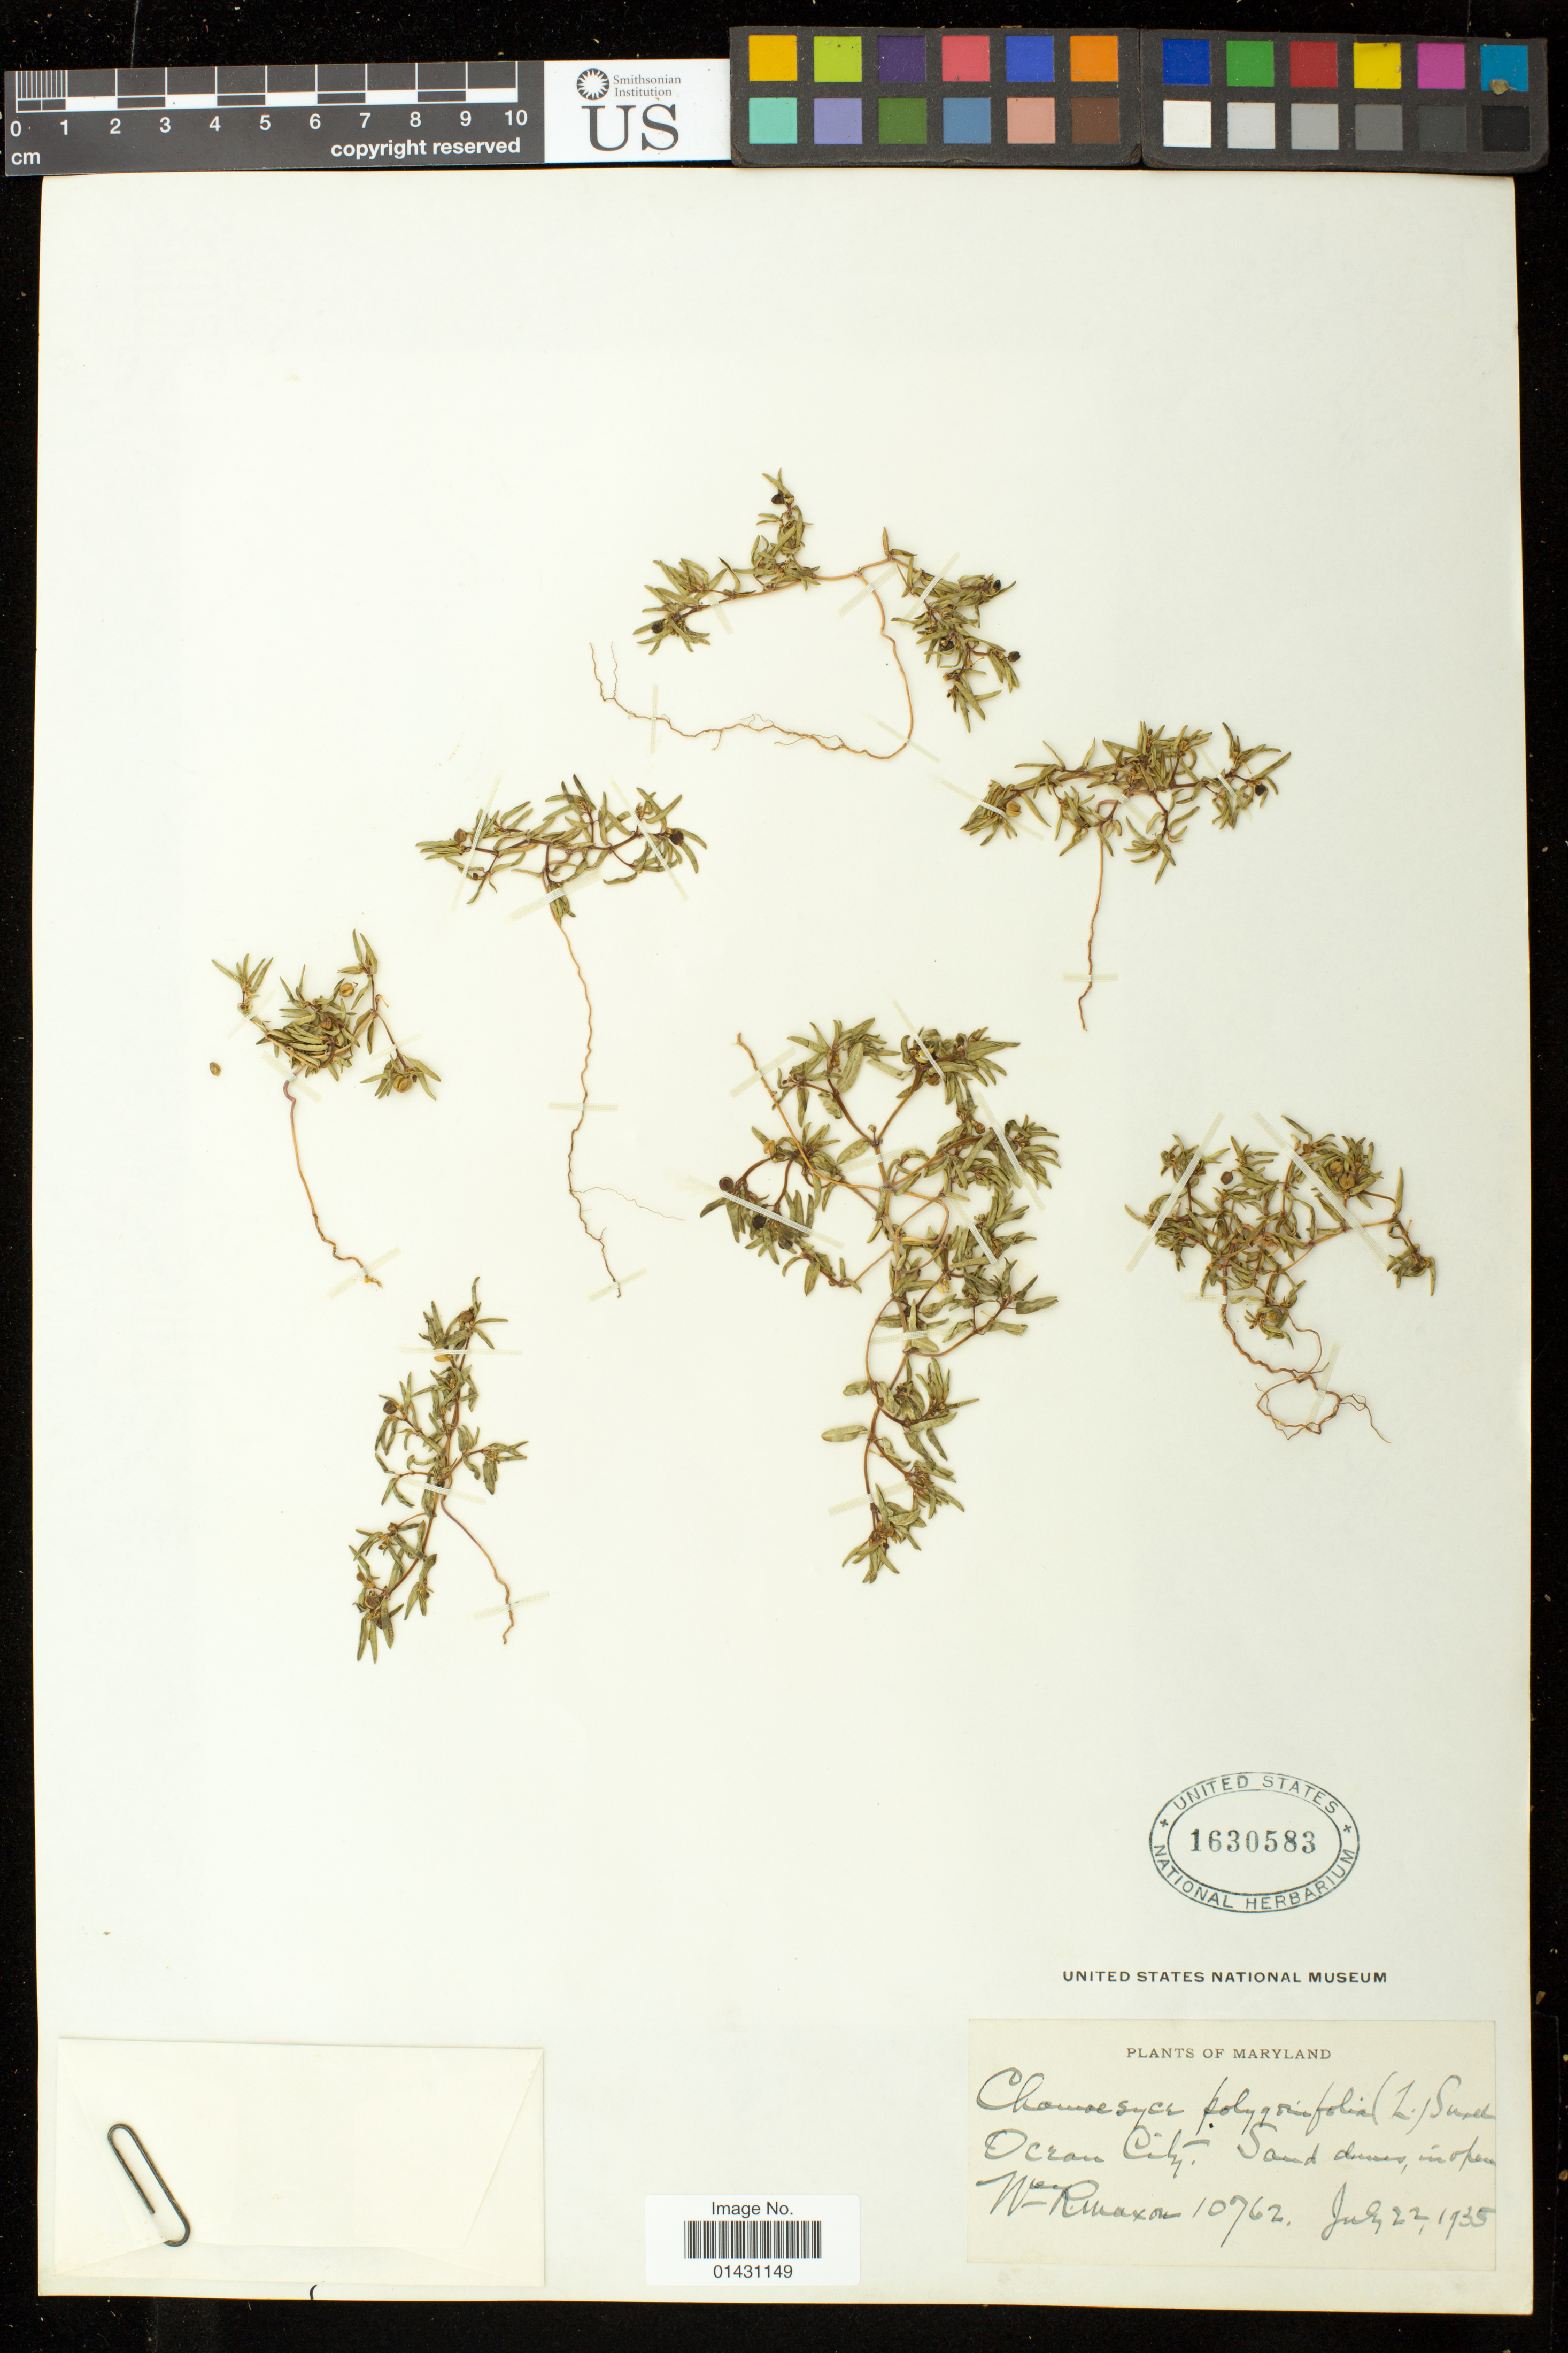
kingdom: Plantae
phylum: Tracheophyta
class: Magnoliopsida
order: Malpighiales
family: Euphorbiaceae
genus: Euphorbia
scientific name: Euphorbia polygonifolia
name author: L.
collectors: W. R. Maxon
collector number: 10762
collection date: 1935-07-22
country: United States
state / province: Maryland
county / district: Worcester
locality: Ocean City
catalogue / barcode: US 1630583